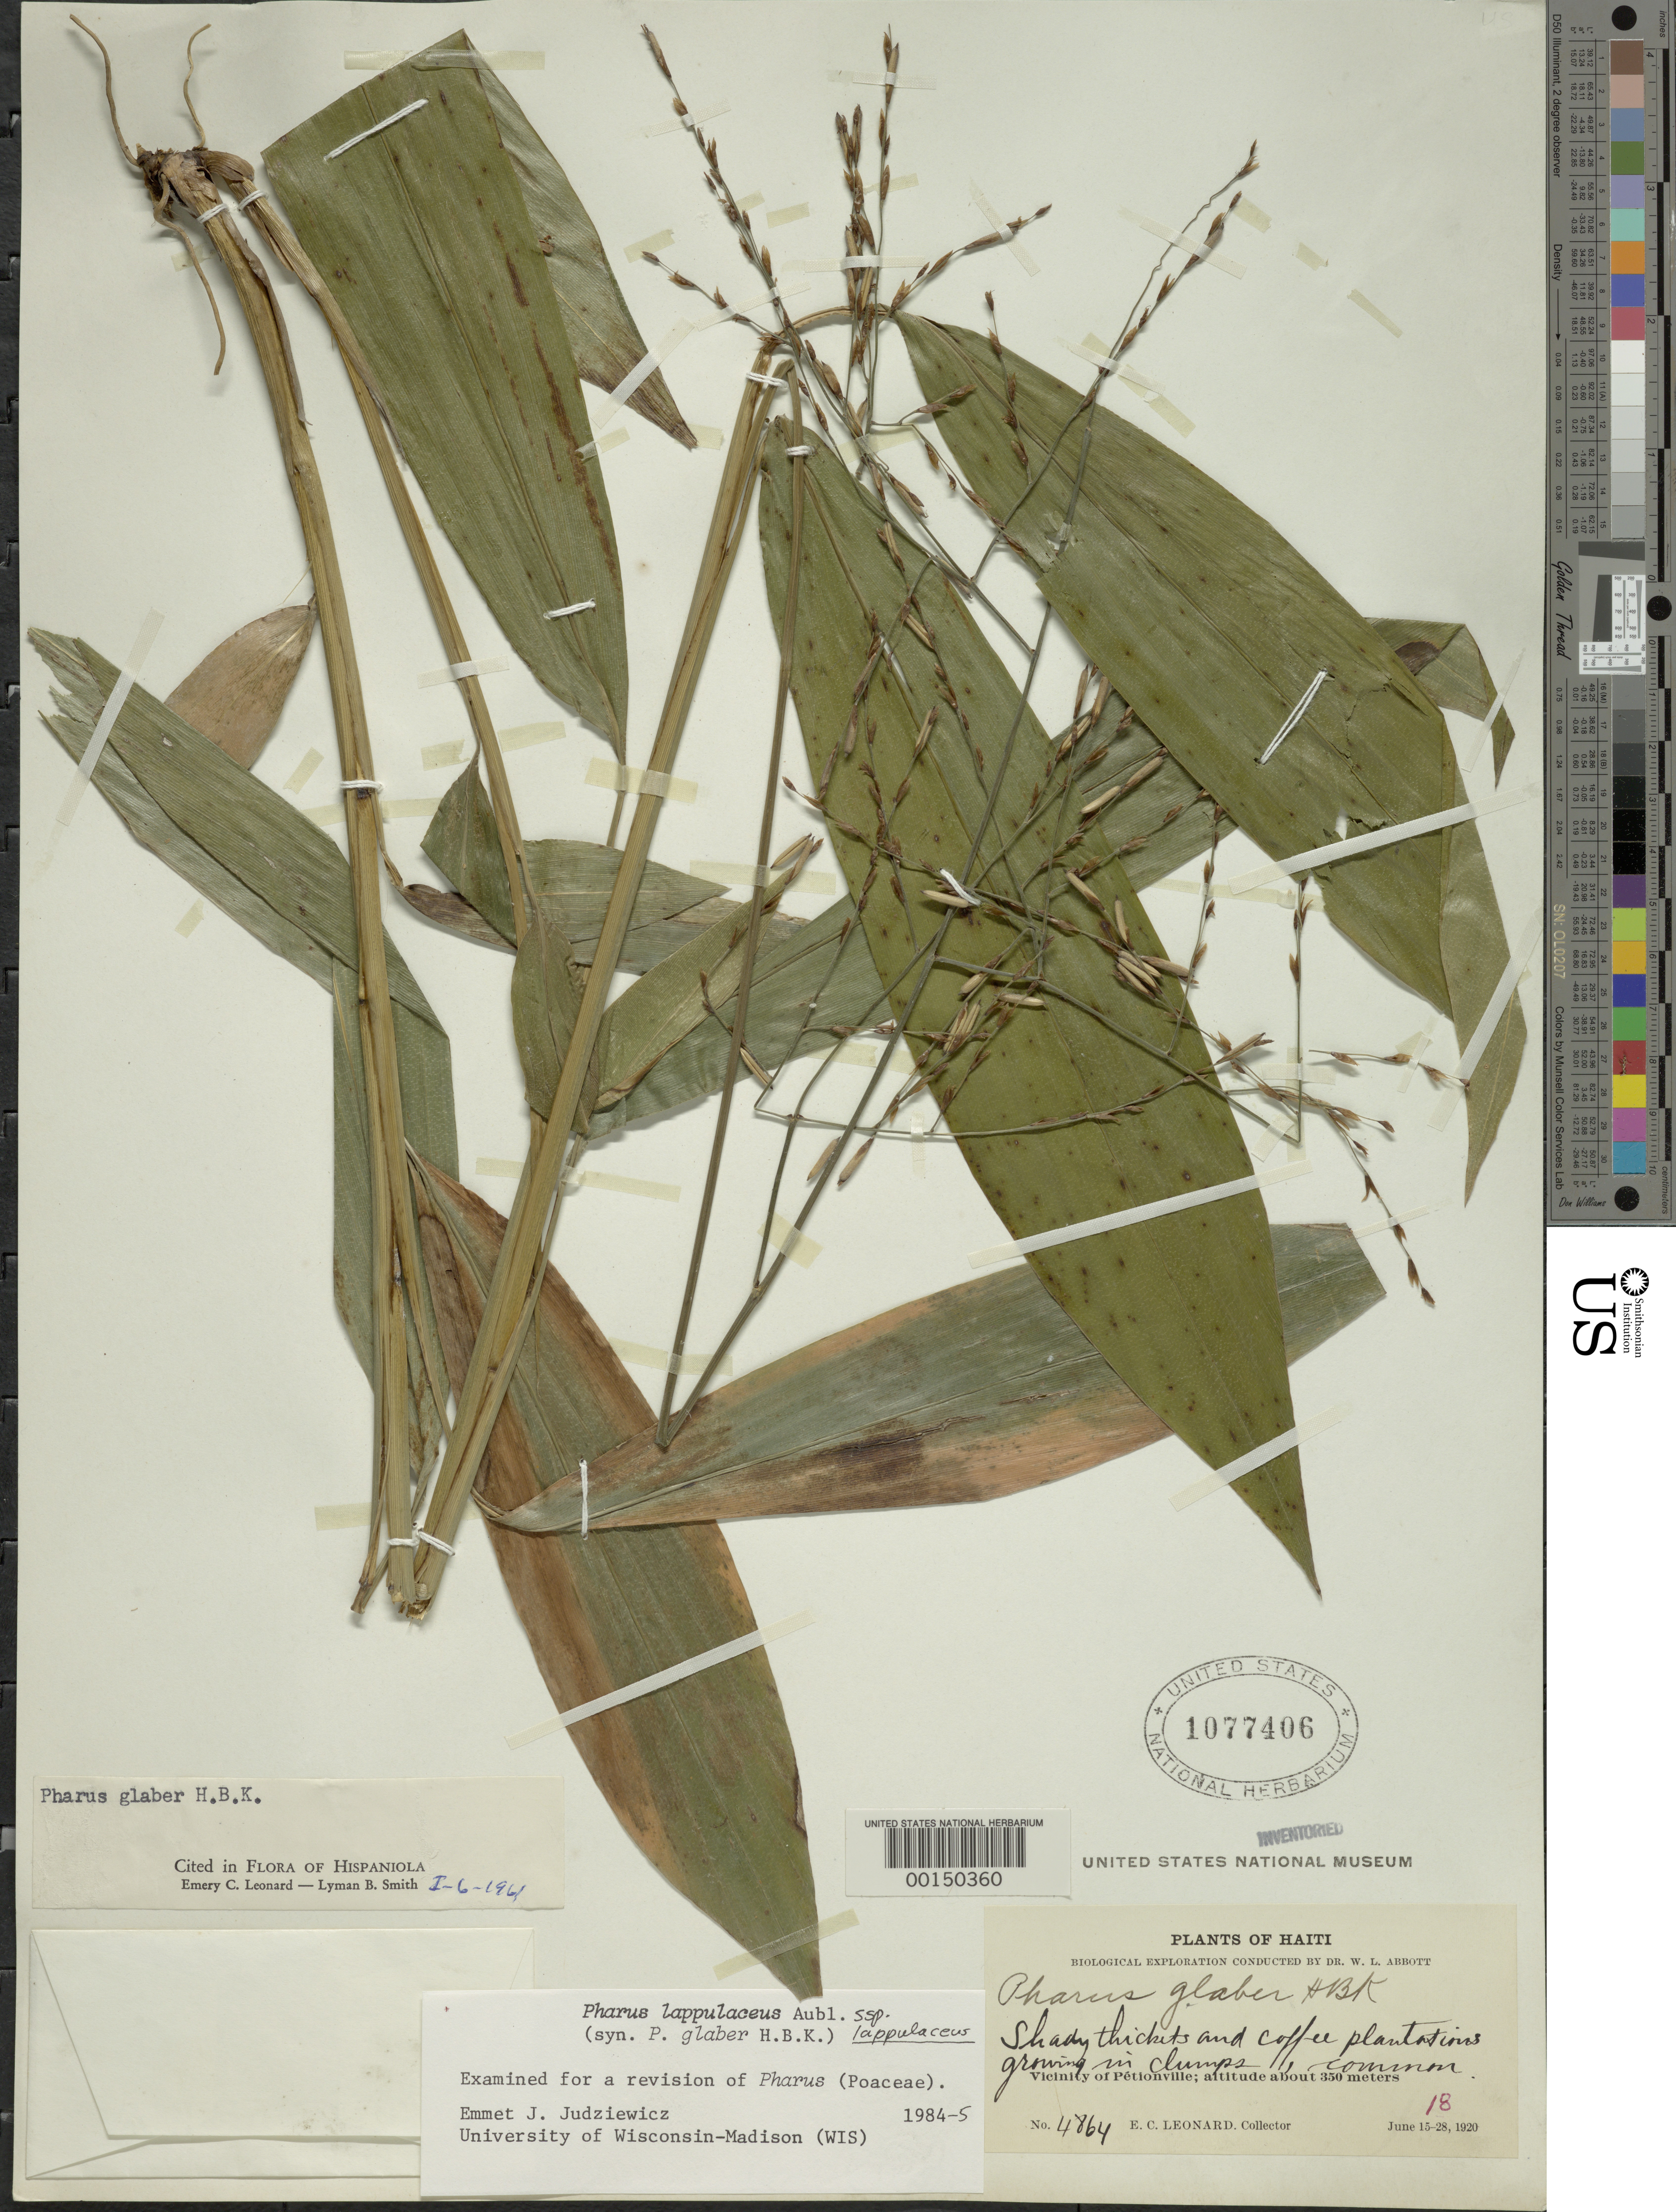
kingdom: Plantae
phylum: Tracheophyta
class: Liliopsida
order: Poales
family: Poaceae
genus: Pharus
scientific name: Pharus lappulaceus subsp. lappulaceus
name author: Aubl.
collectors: E. C. Leonard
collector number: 4864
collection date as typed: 18 Jun 1920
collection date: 1920-06-18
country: Haiti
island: Hispaniola Island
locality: Petionville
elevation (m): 350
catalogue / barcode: US 1077406